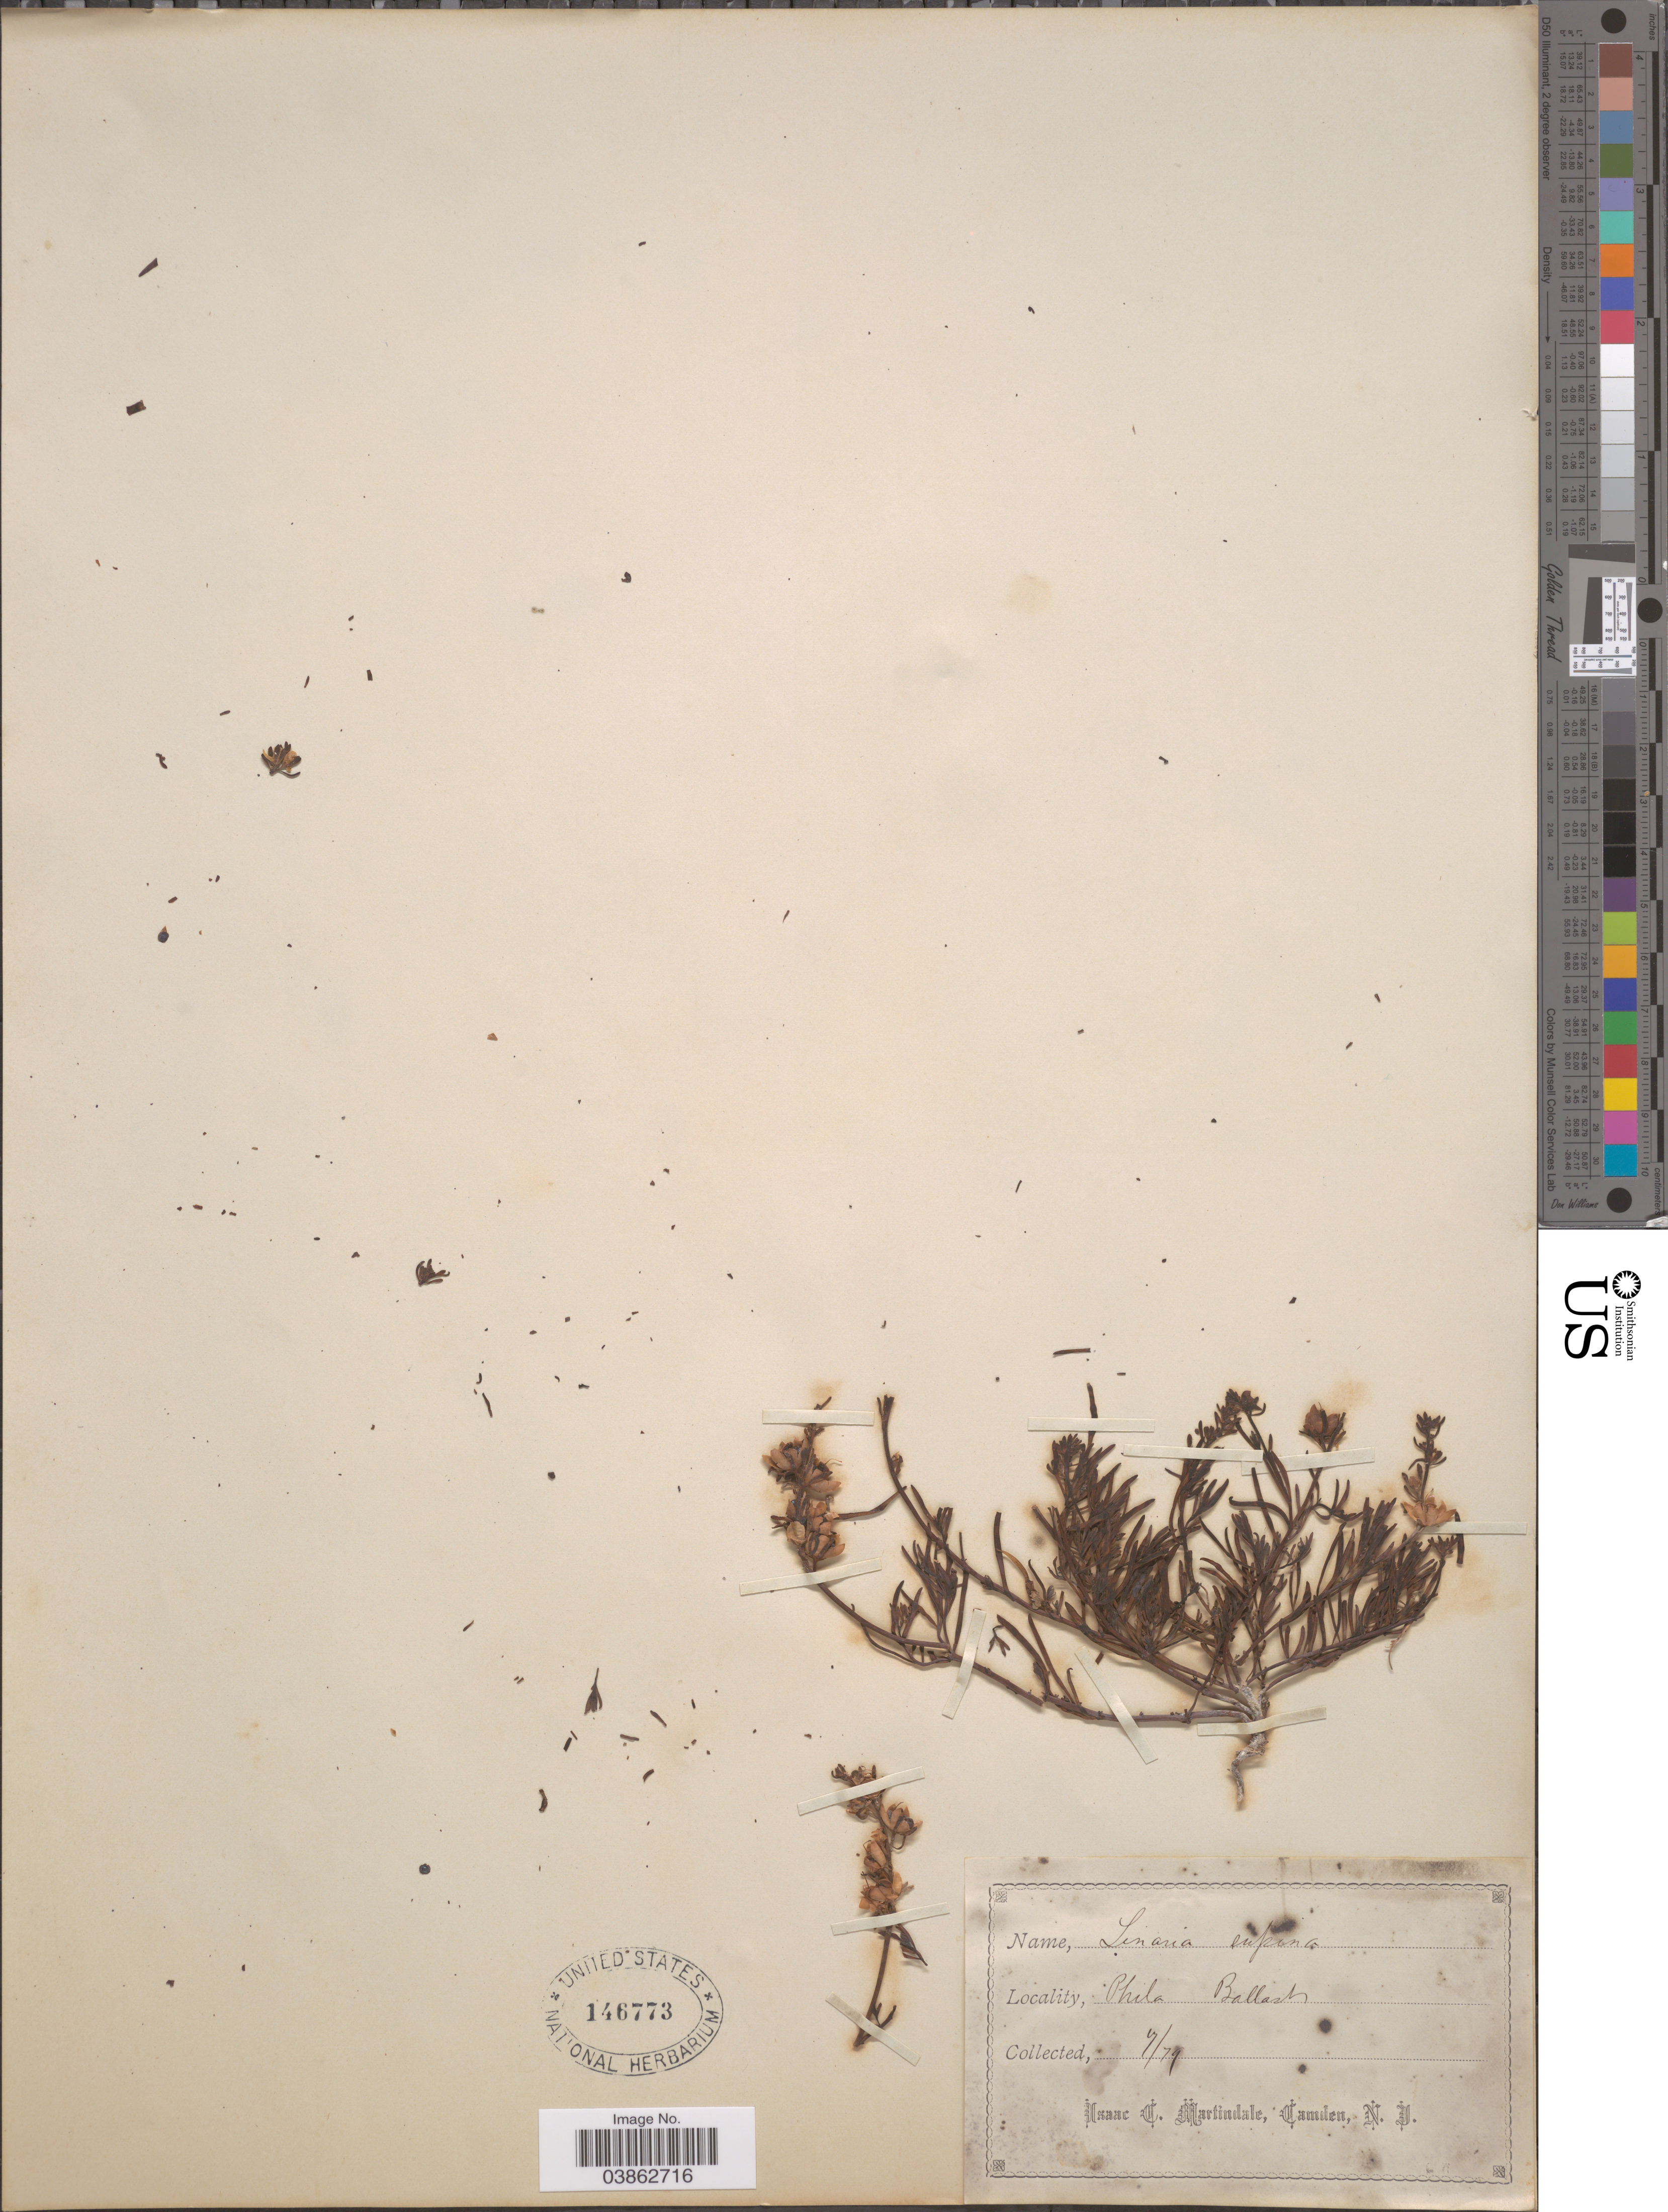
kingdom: Plantae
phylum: Tracheophyta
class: Magnoliopsida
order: Lamiales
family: Plantaginaceae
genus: Linaria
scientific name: Linaria supina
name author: (L.) Chaz.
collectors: I. C. Martindale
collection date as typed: Transcribed d/m/y: /7/79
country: United States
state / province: New York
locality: Phila. Ballast.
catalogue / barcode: US 146773